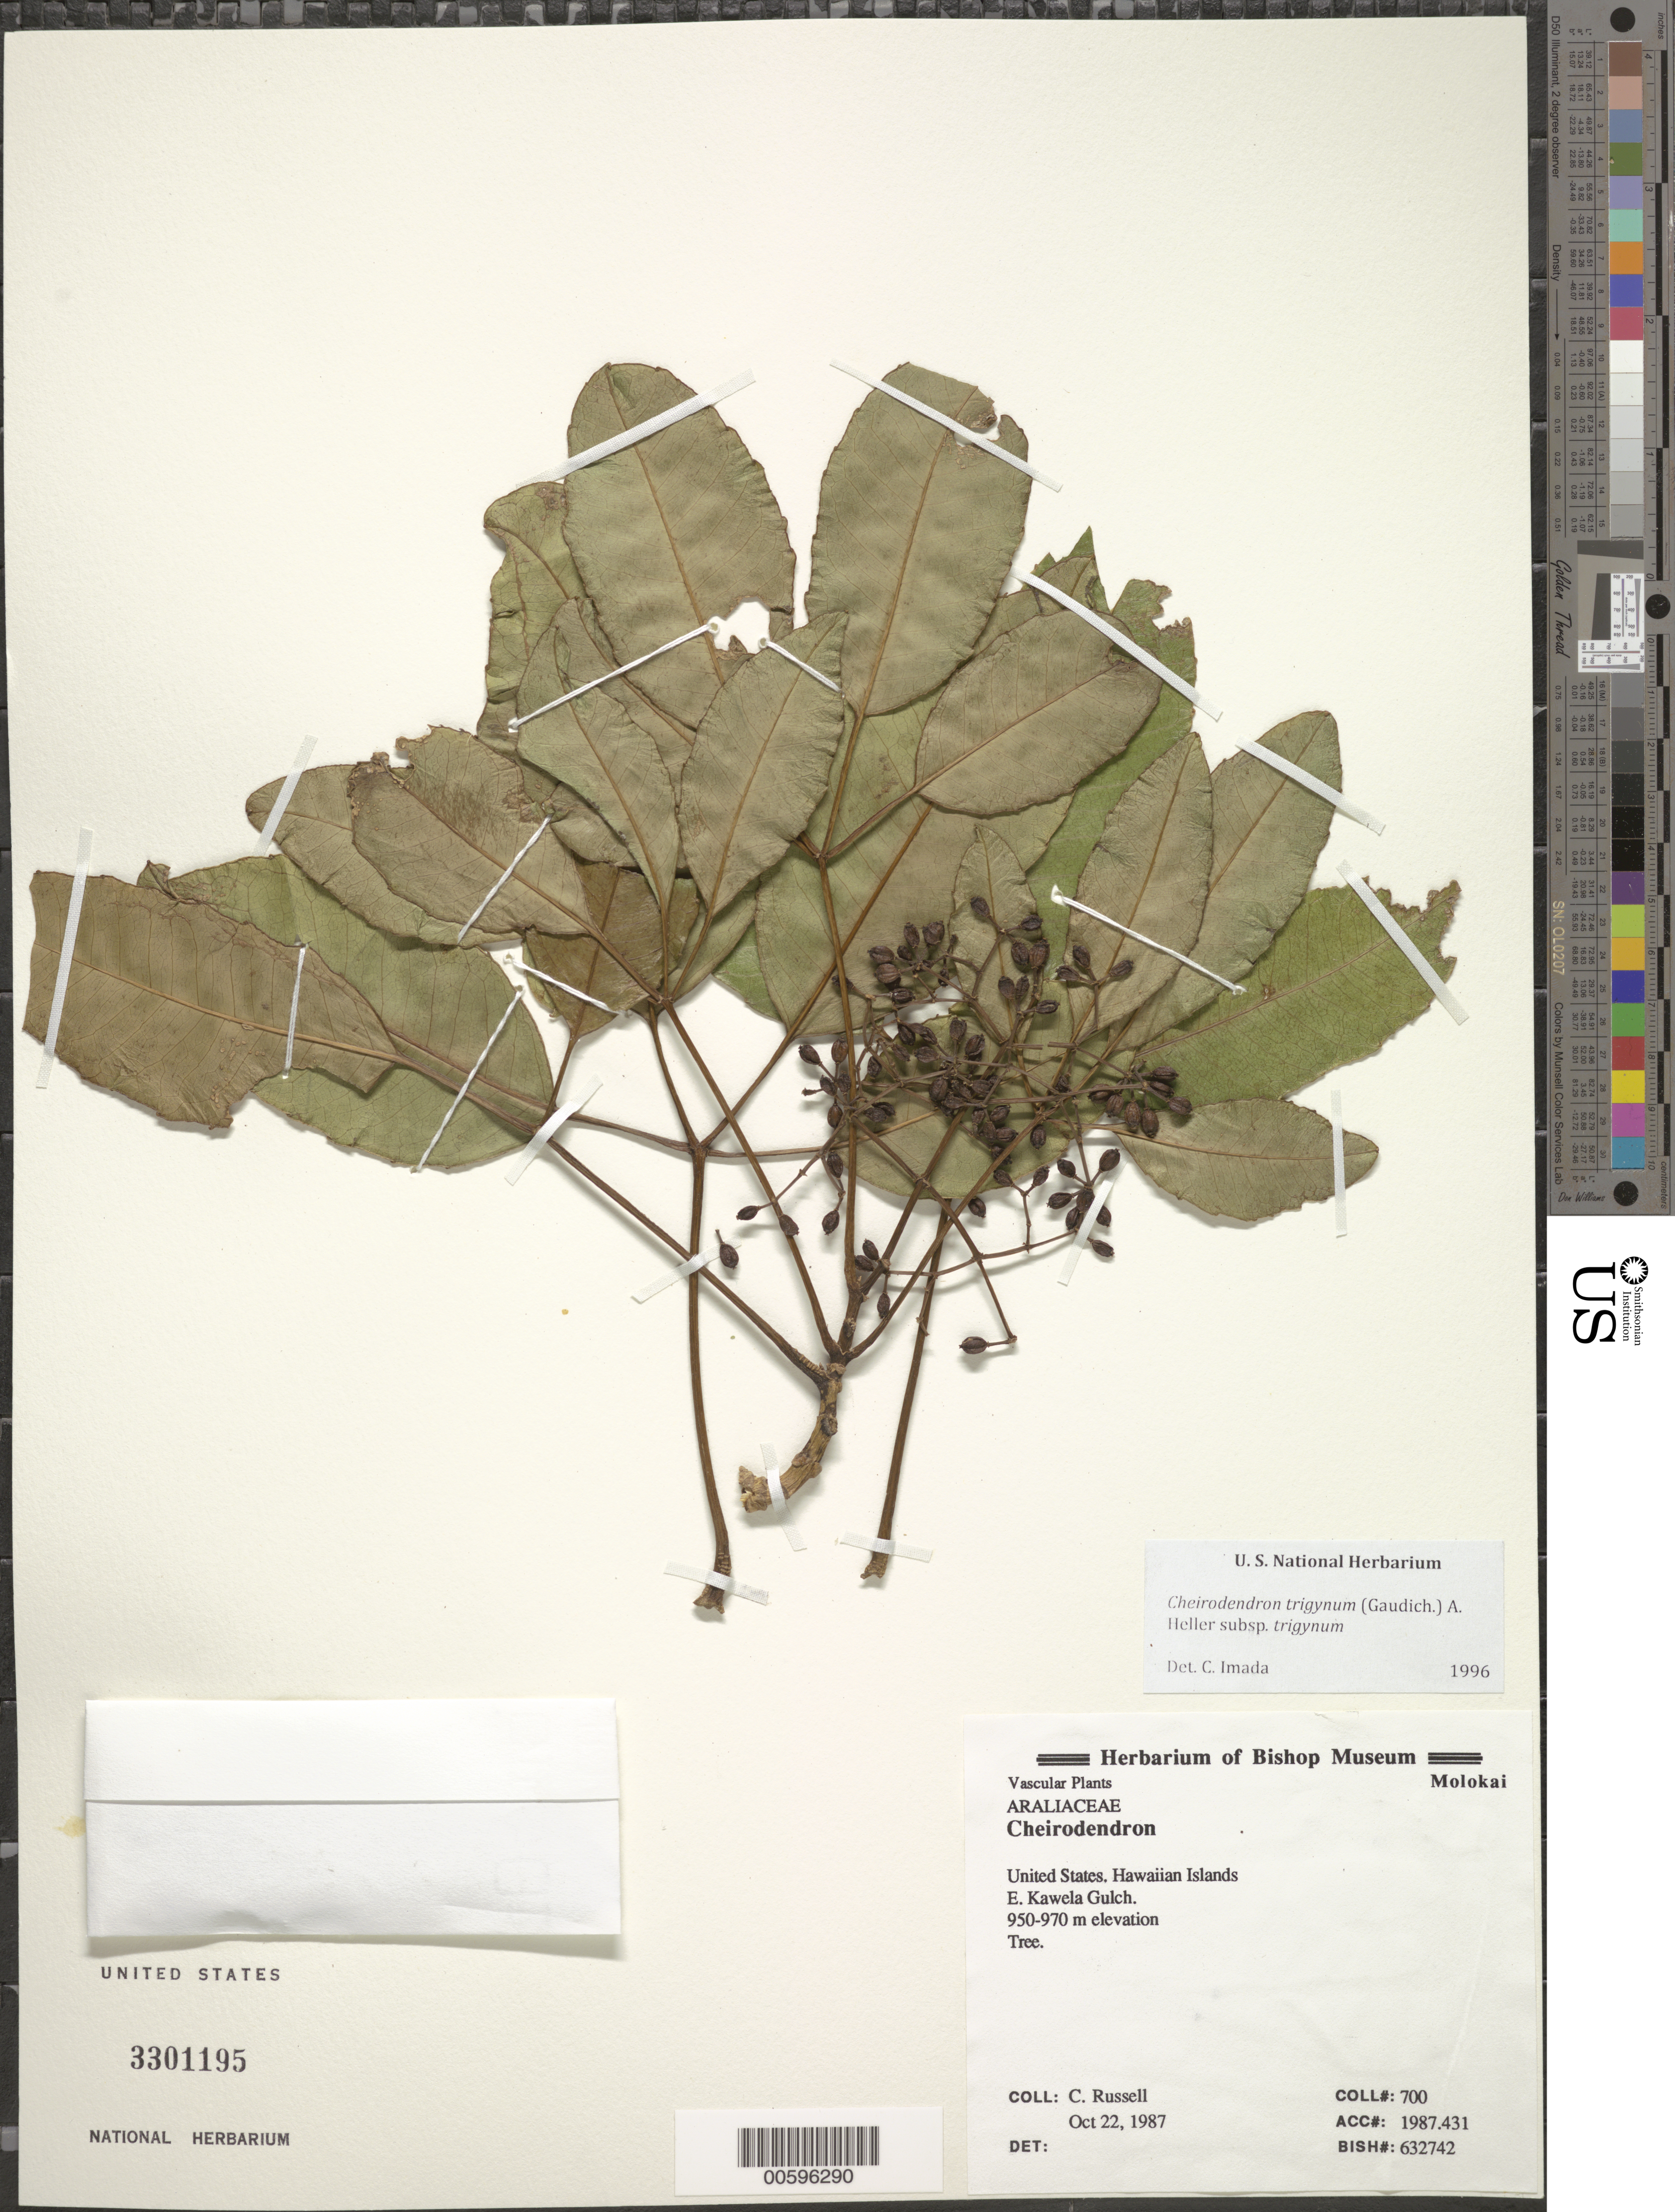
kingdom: Plantae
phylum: Tracheophyta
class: Magnoliopsida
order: Apiales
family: Araliaceae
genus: Cheirodendron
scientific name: Cheirodendron trigynum subsp. trigynum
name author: (Gaudich.) A. Heller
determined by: Imada, C. T.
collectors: C. Russell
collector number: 700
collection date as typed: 22 Oct 1987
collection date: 1987-10-22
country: United States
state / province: Hawaii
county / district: Maui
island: Moloka'i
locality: E Kawela Gulch.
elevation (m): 950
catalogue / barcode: US 3301195